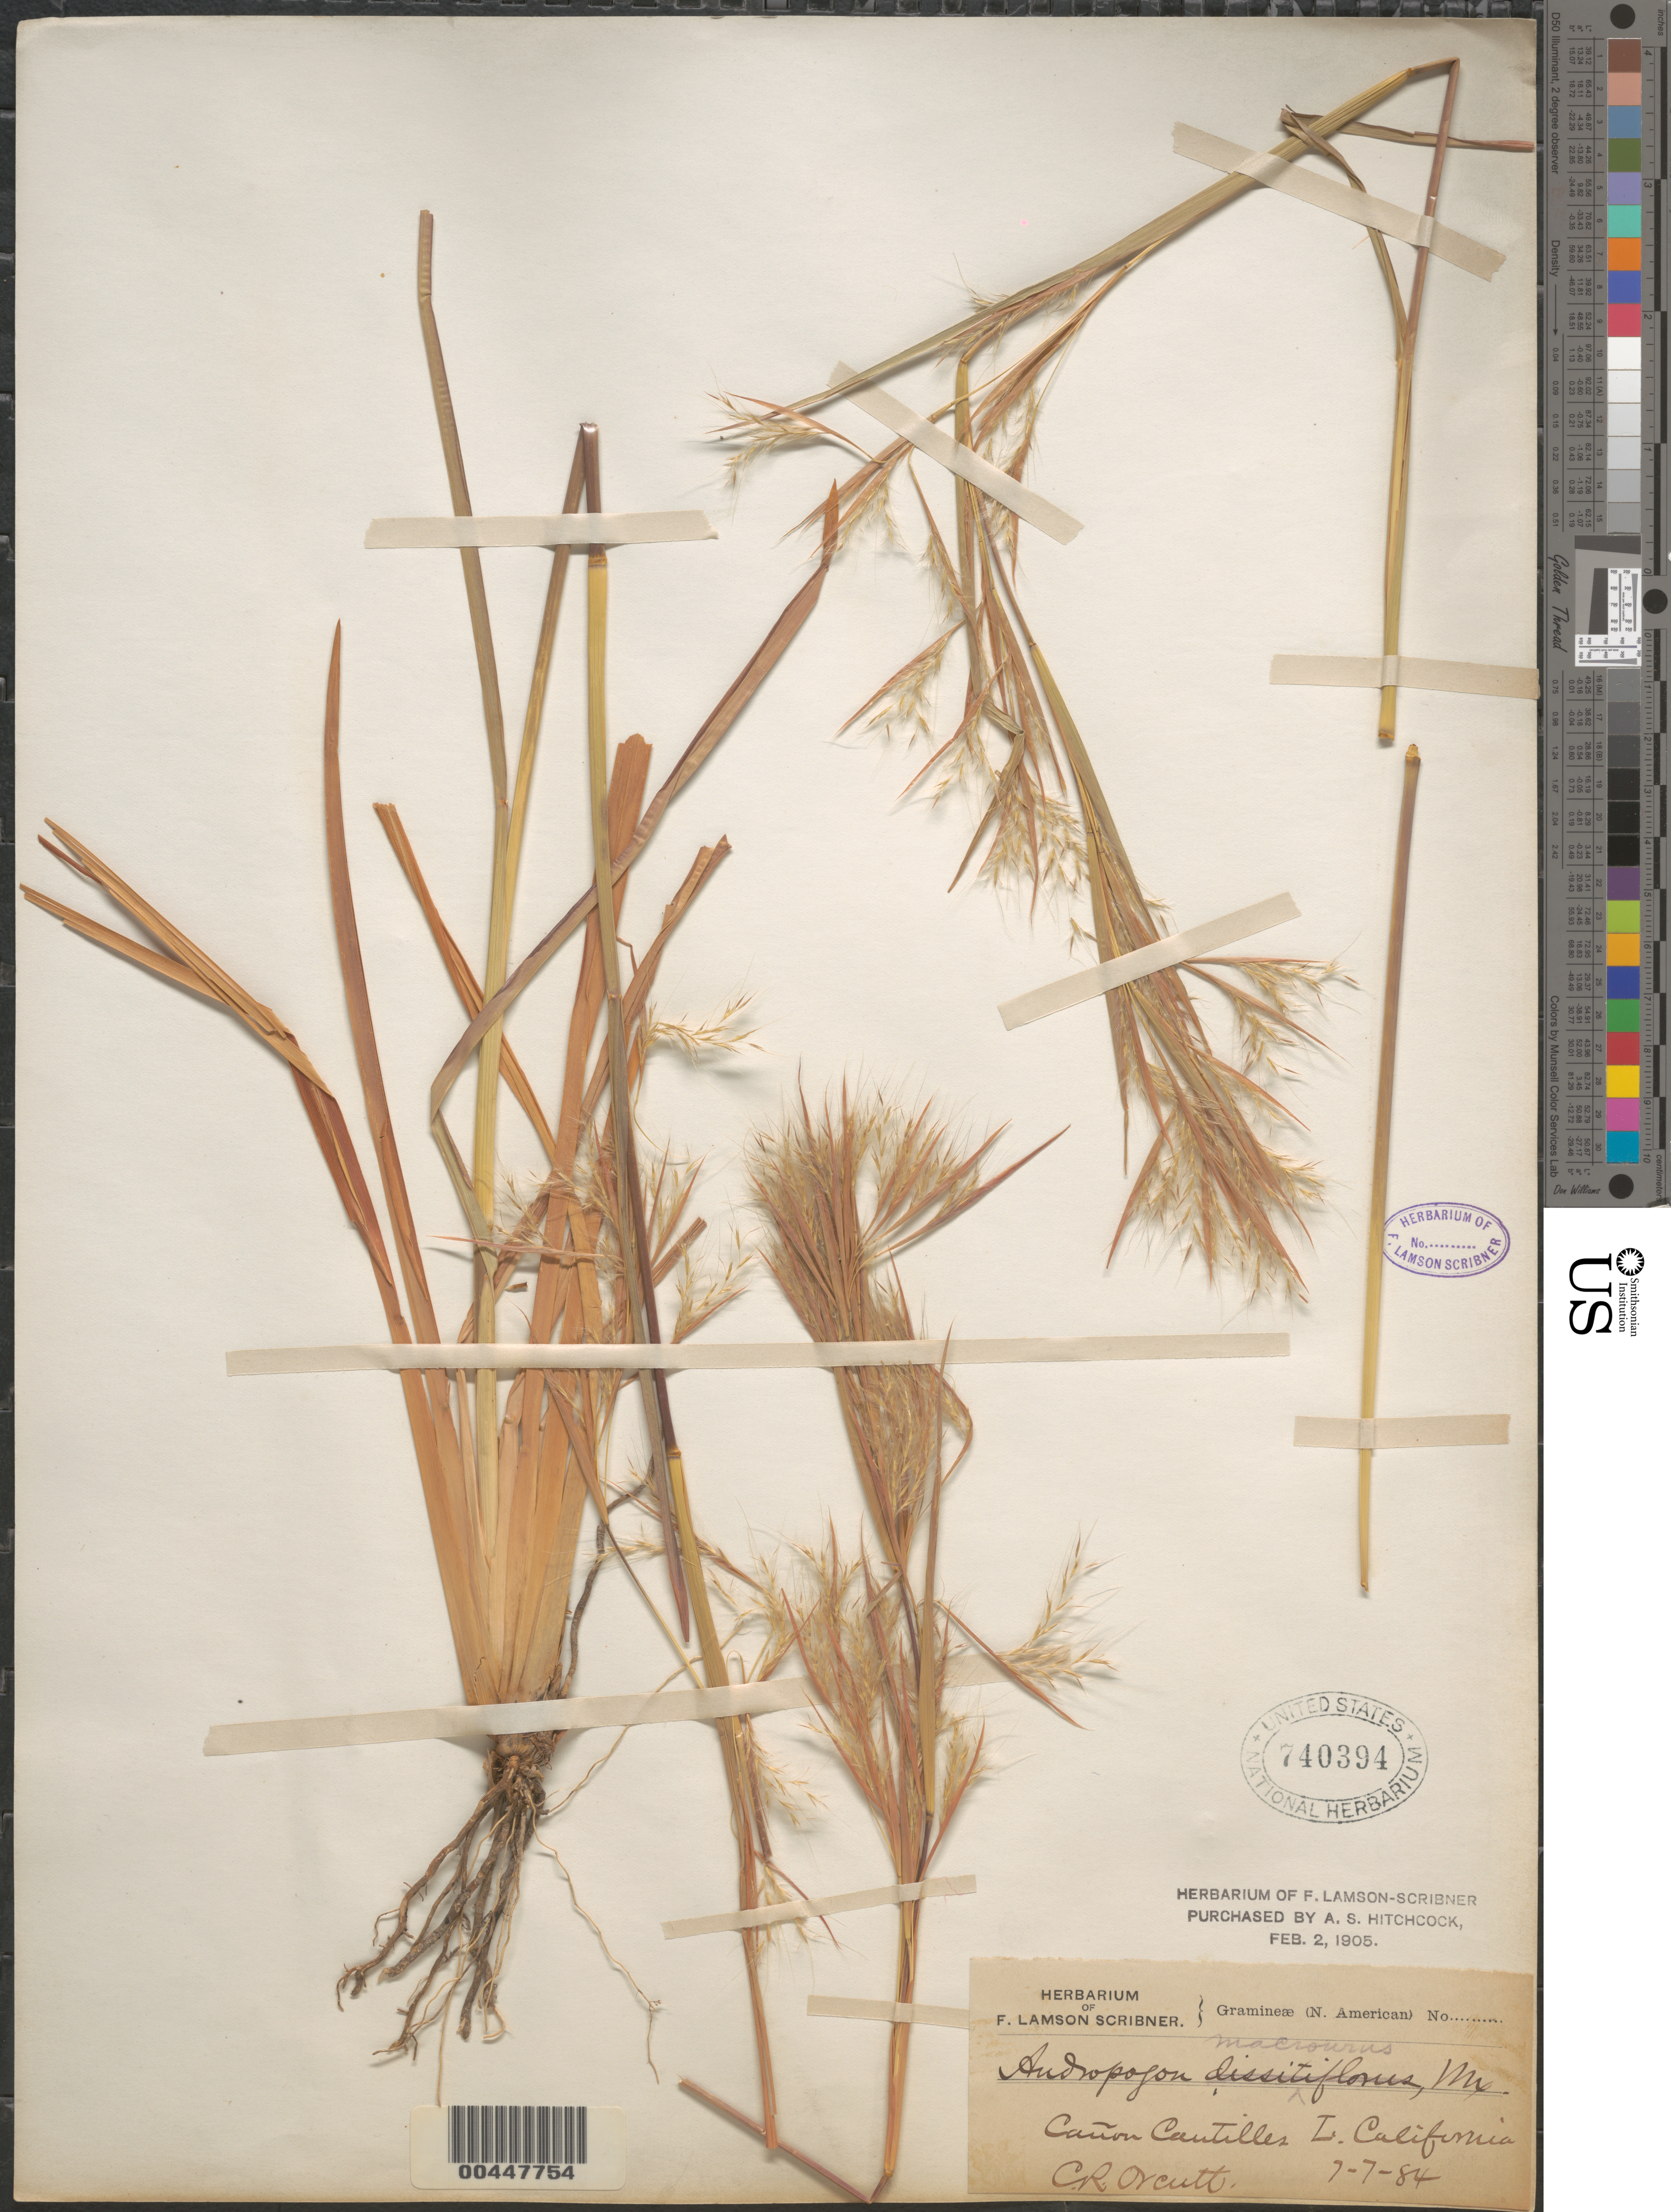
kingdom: Plantae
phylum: Tracheophyta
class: Liliopsida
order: Poales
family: Poaceae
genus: Andropogon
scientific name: Andropogon glomeratus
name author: (Walter) Britton, Stearns & Poggenb.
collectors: C. R. Orcutt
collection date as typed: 7 Jul 1984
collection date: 1984-07-07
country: Mexico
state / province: Baja California Norte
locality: Cañon Cantilles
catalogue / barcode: US 740394